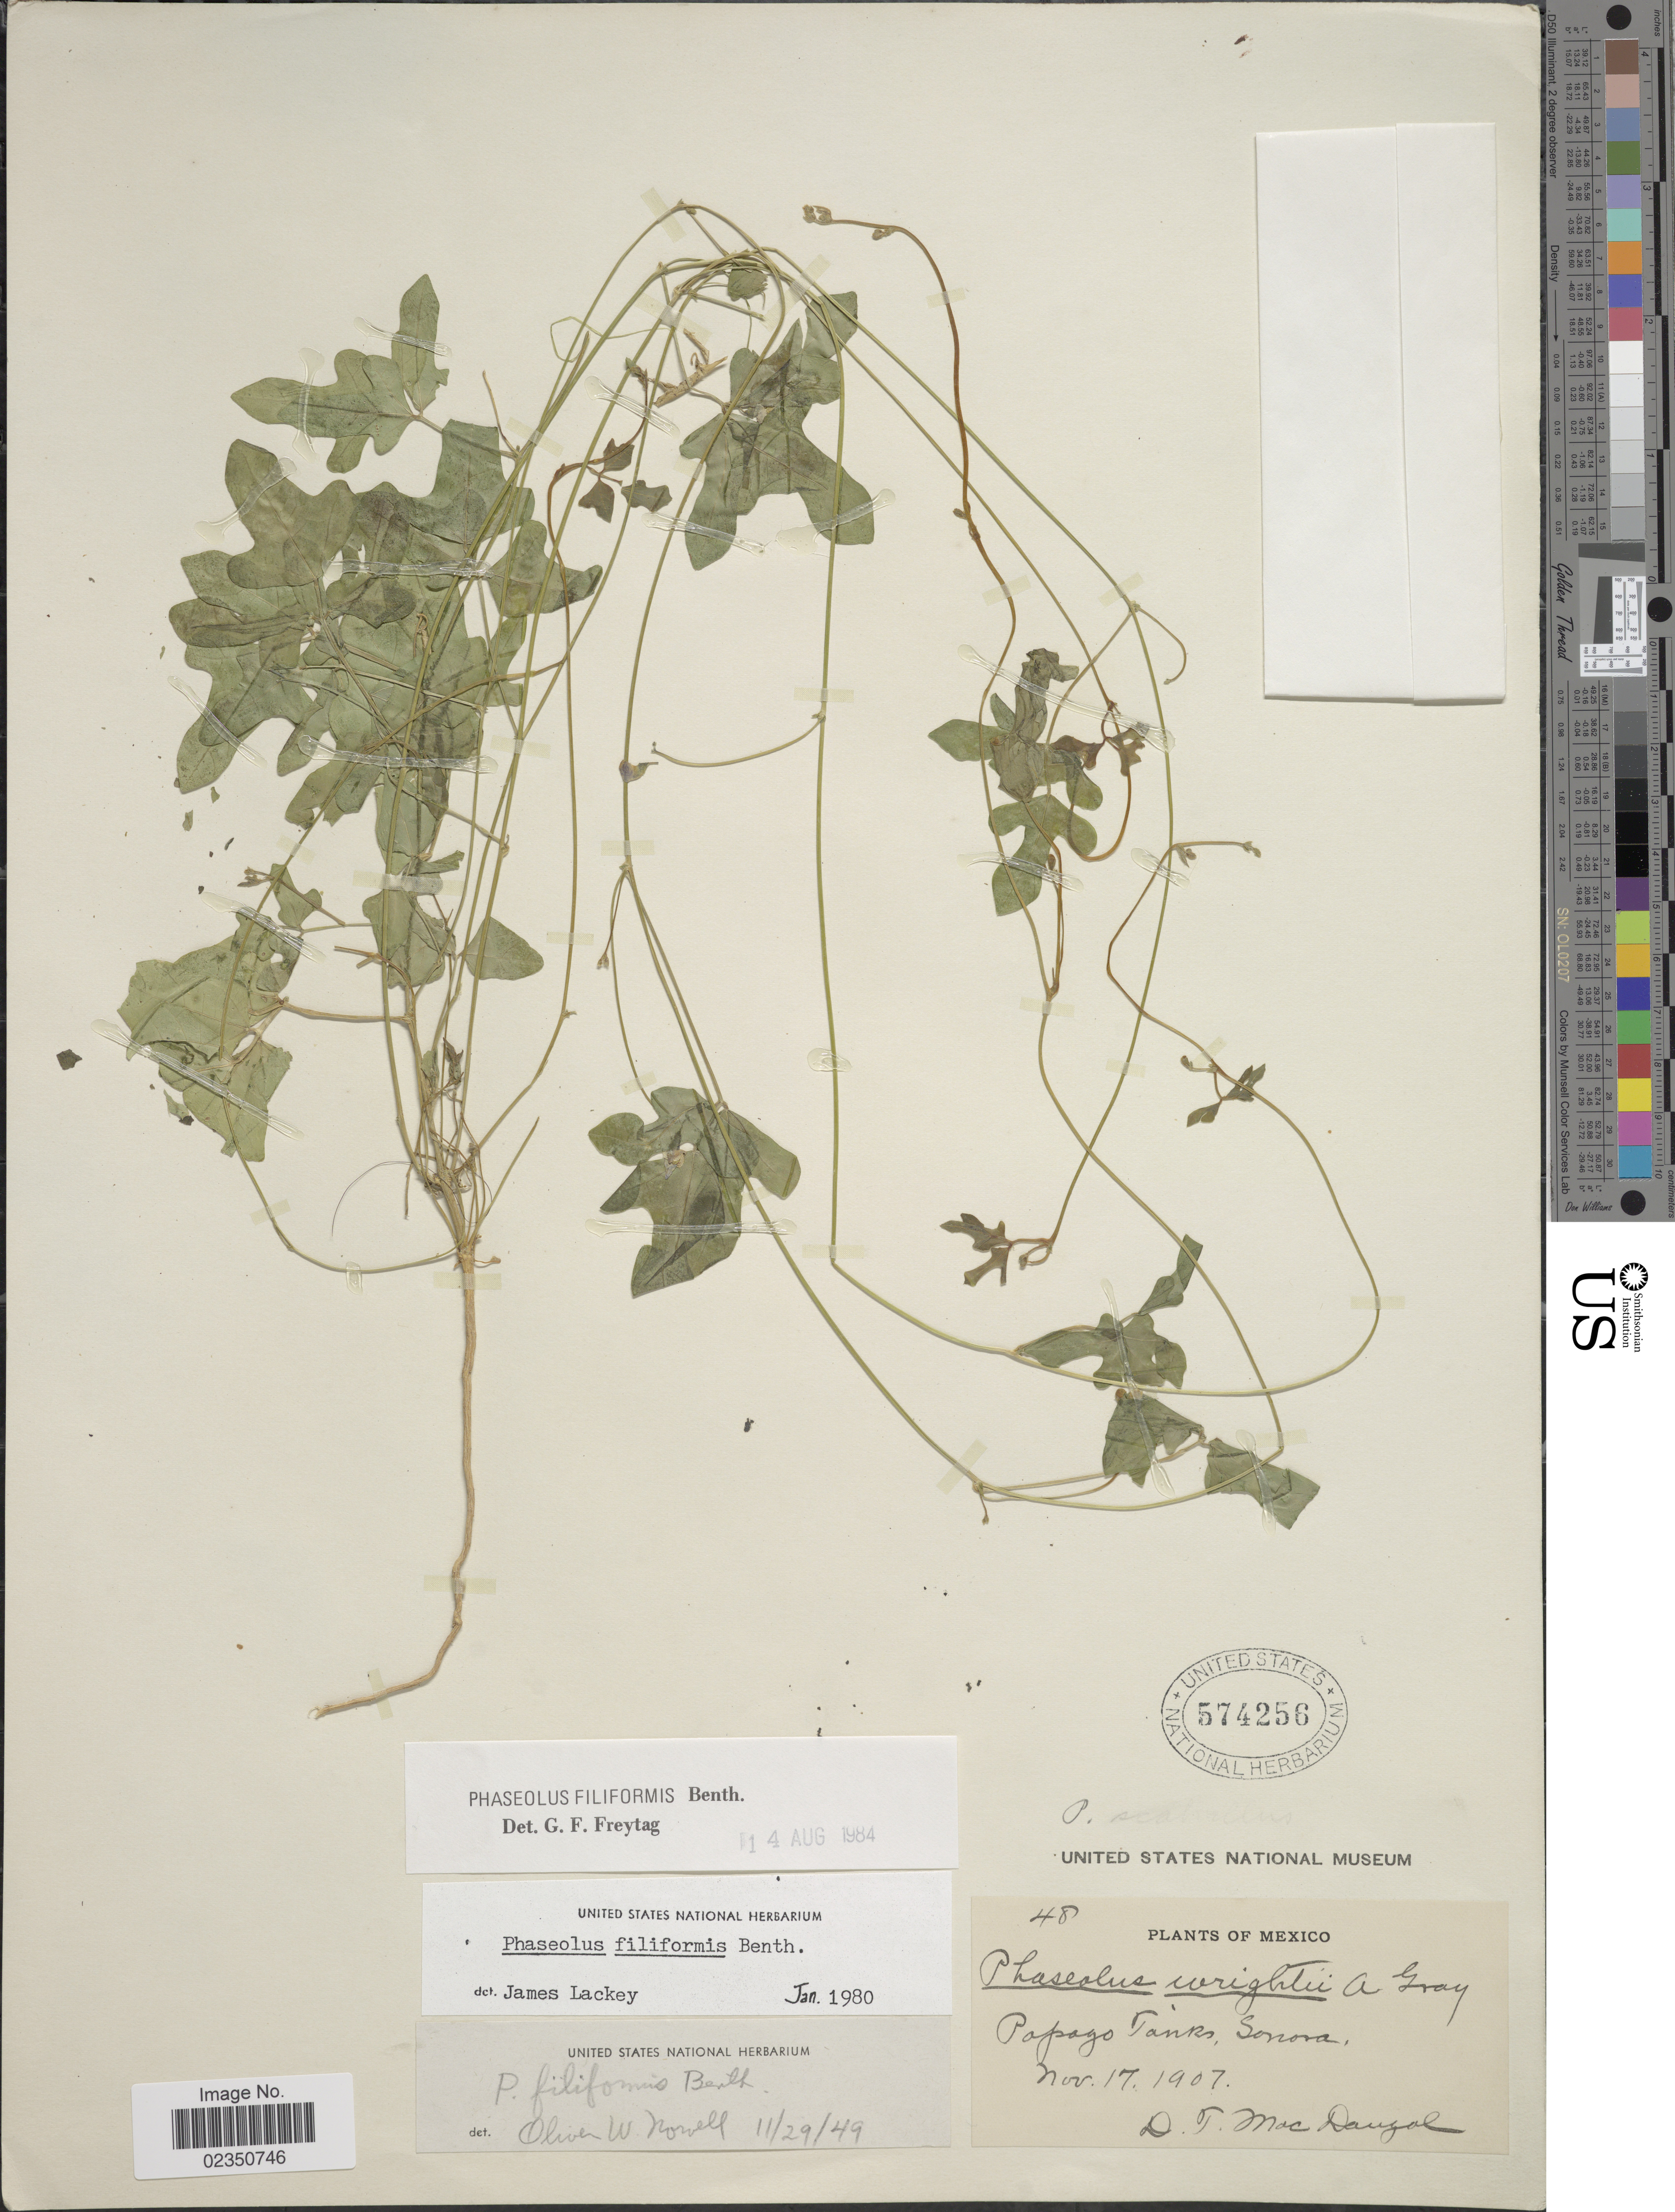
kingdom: Plantae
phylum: Tracheophyta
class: Magnoliopsida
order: Fabales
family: Fabaceae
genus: Phaseolus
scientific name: Phaseolus filiformis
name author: Benth.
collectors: D. T. MacDougal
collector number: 48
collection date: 1907-11-17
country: Mexico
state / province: Sonora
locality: Papago Tanks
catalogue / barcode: US 574256